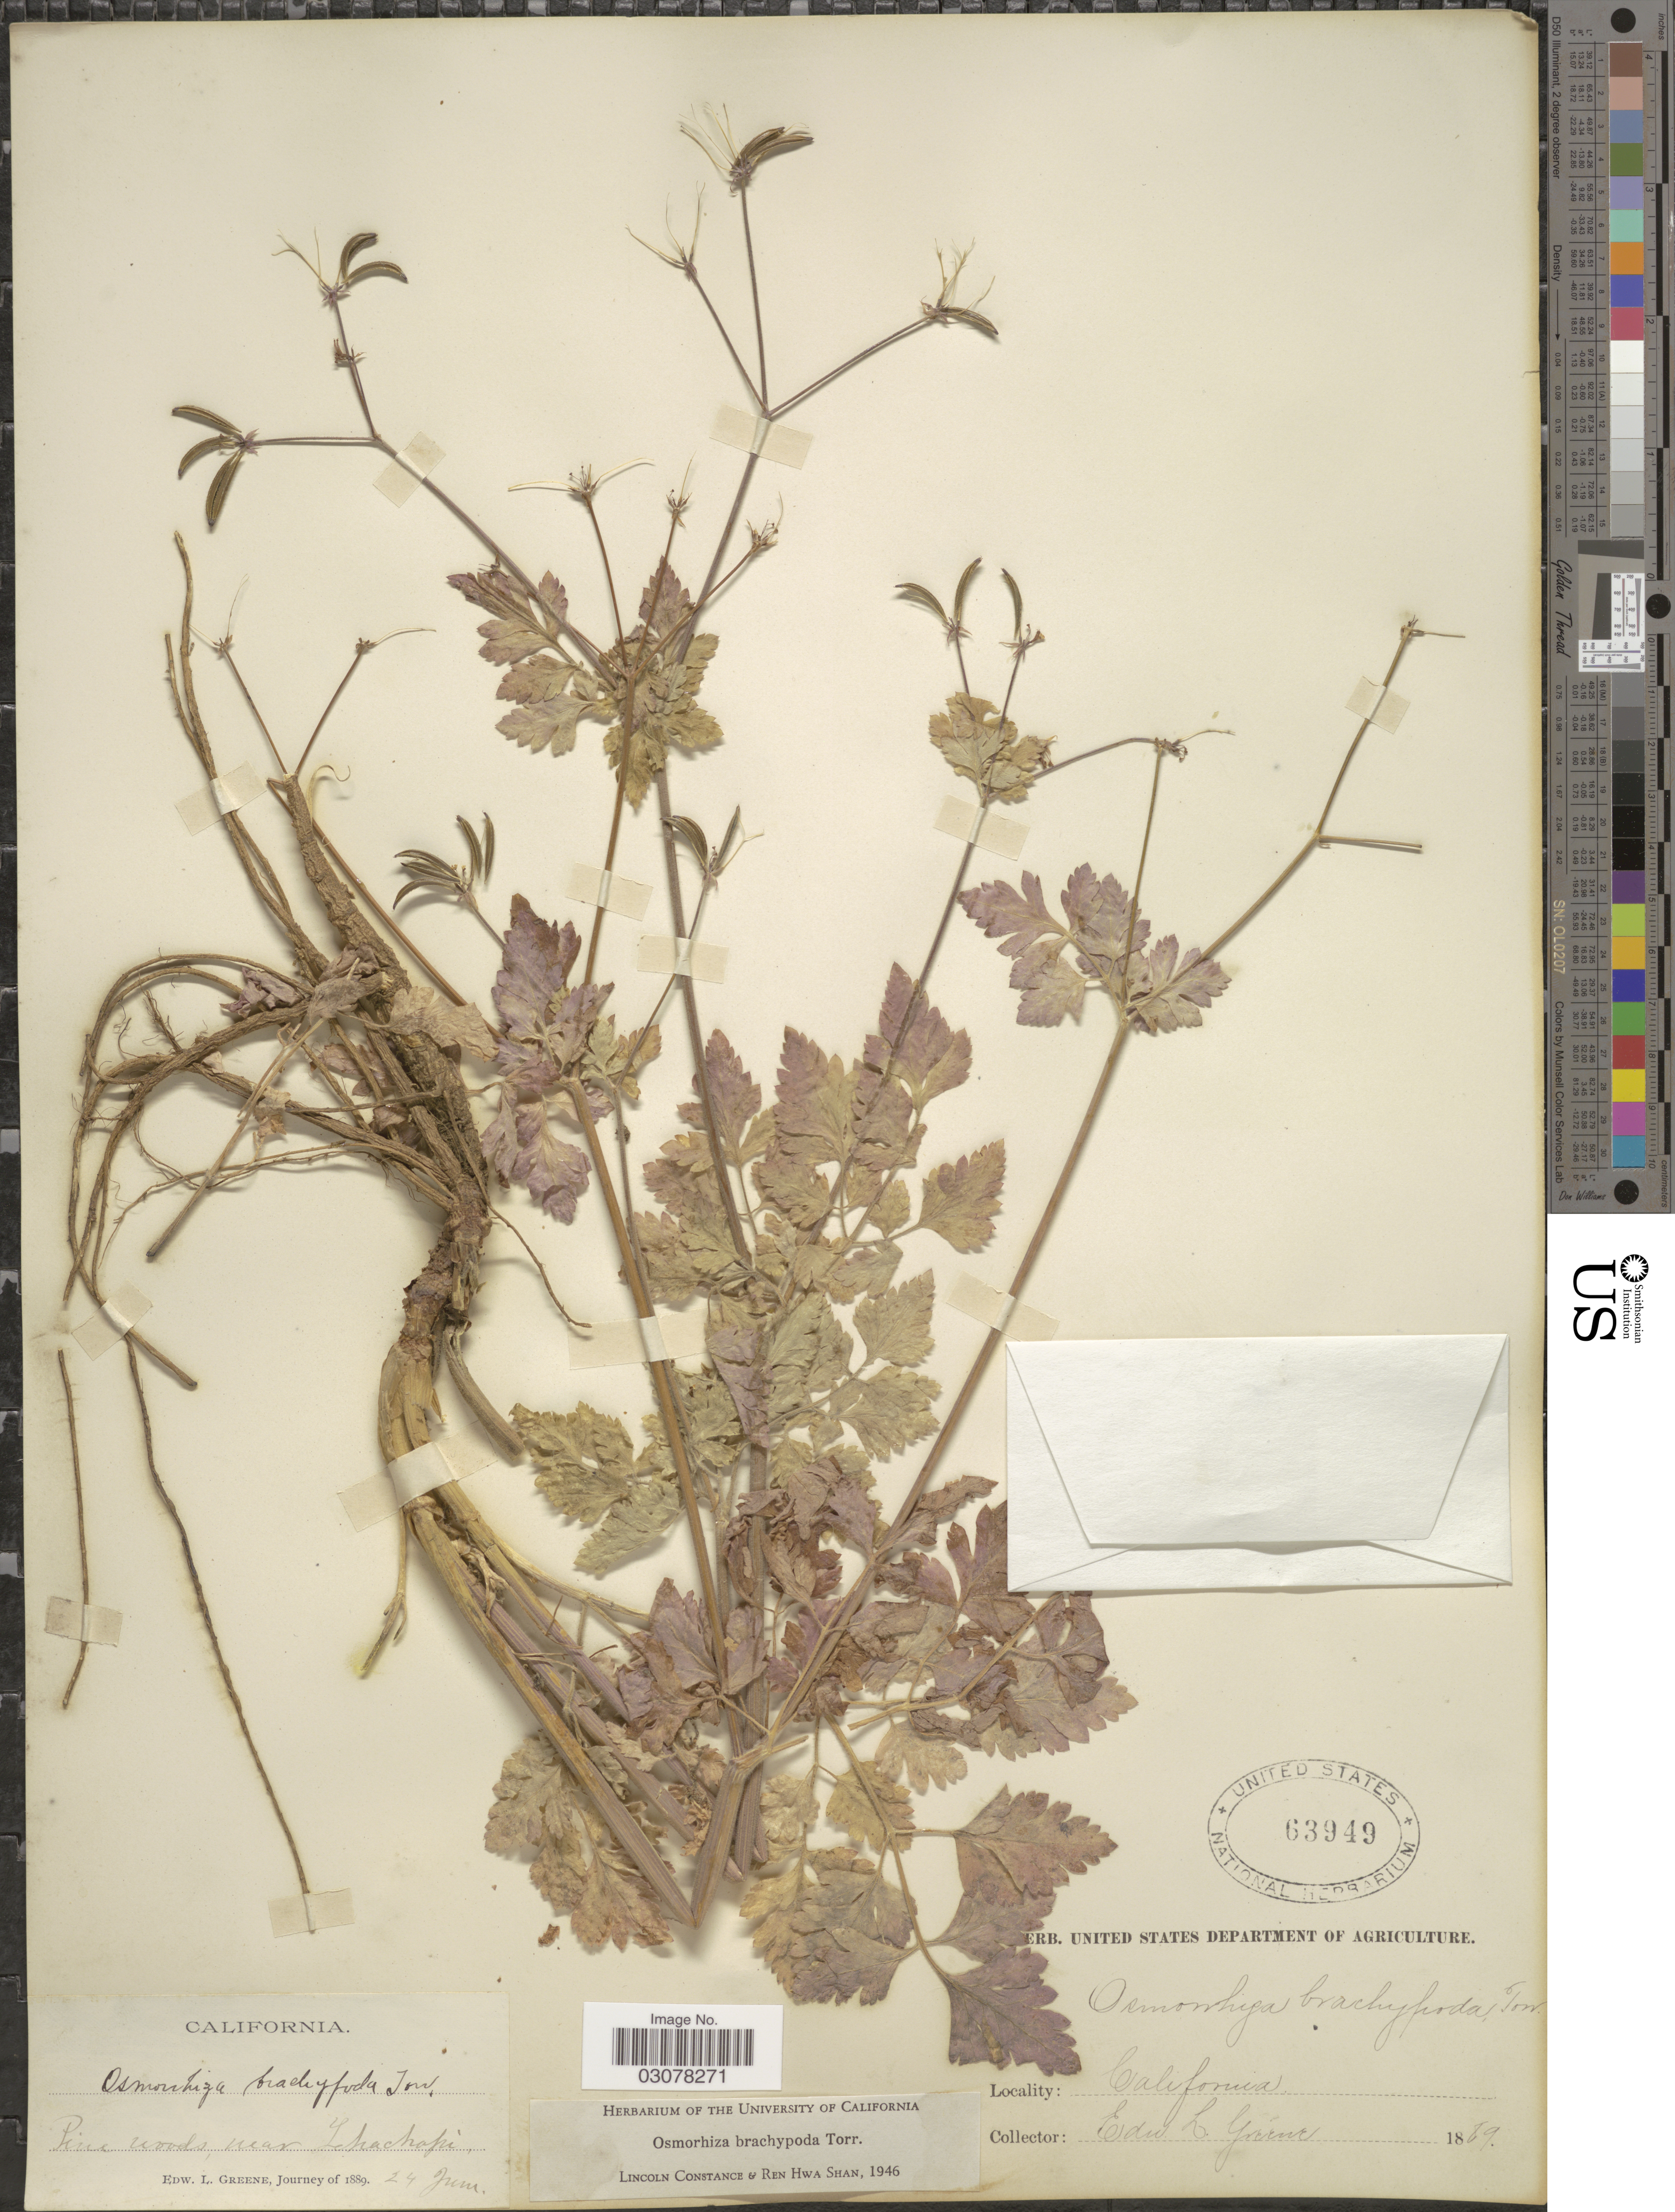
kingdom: Plantae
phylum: Tracheophyta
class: Magnoliopsida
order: Apiales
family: Apiaceae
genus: Osmorhiza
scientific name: Osmorhiza brachypoda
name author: Torr. ex Durand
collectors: E. L. Greene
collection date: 1889-06-24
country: United States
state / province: California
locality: Near Tehachapi.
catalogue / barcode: US 63949